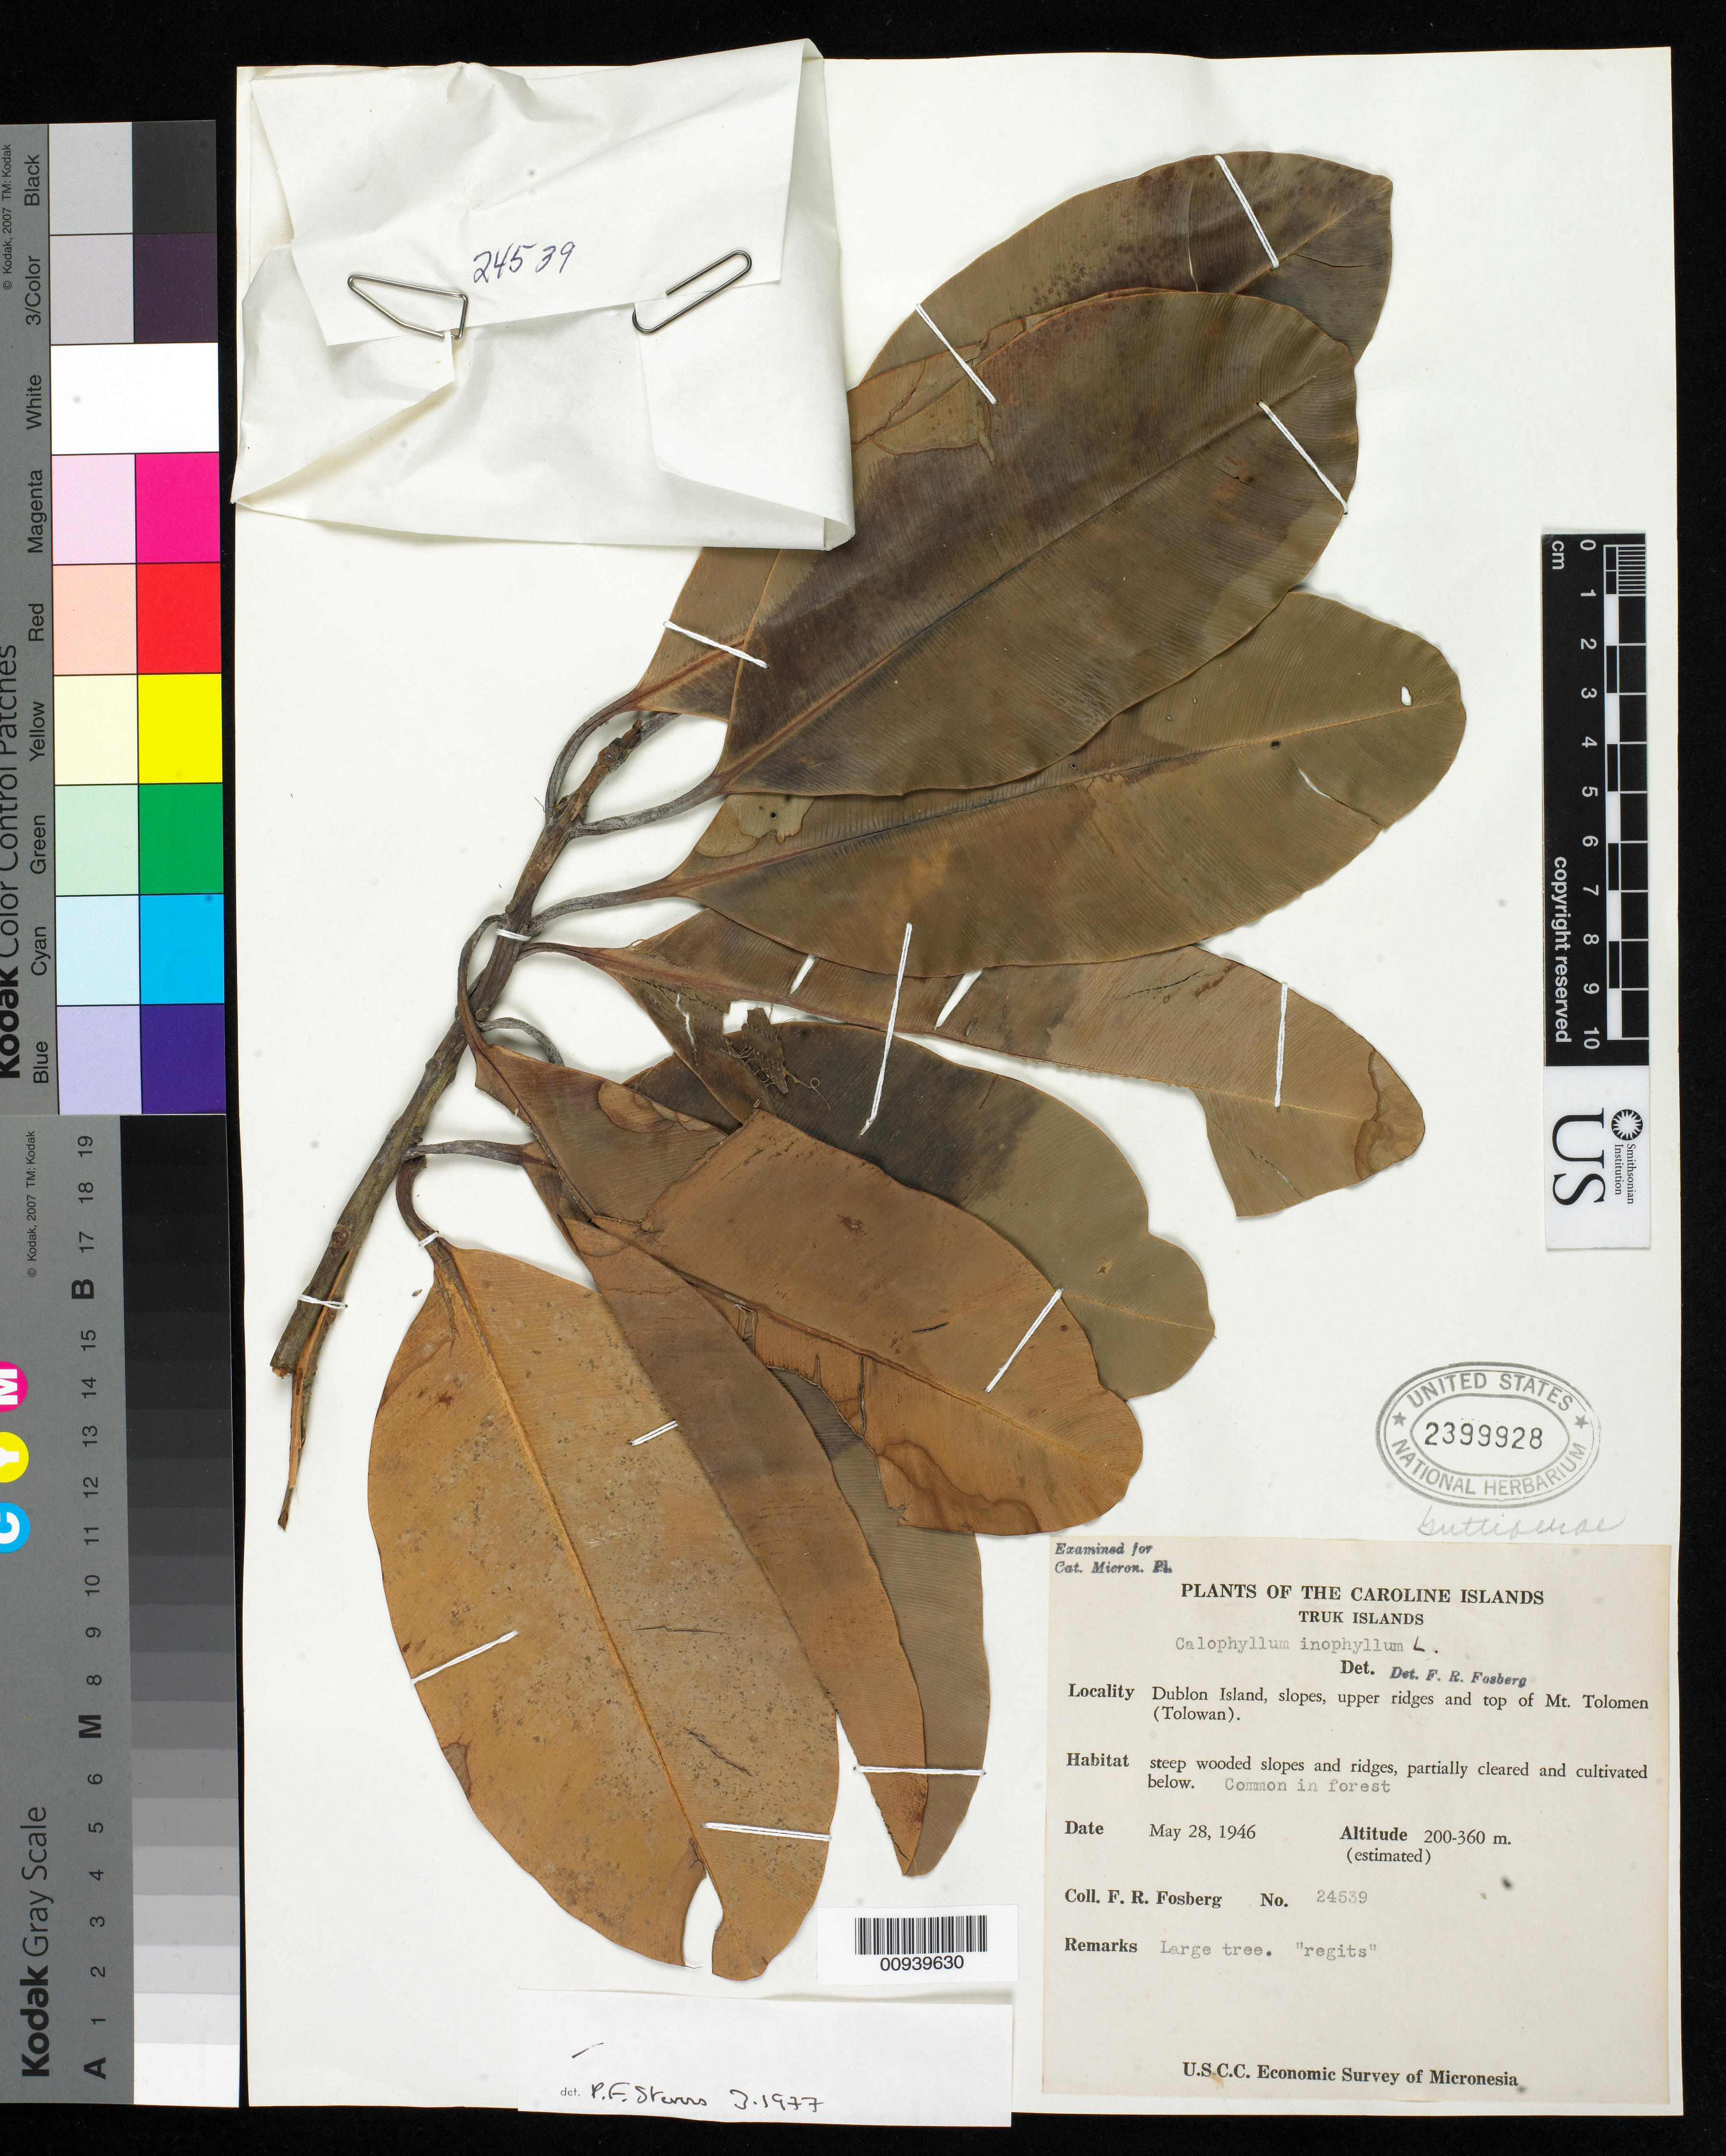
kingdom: Plantae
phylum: Tracheophyta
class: Magnoliopsida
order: Malpighiales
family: Calophyllaceae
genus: Calophyllum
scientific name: Calophyllum inophyllum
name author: L.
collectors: F. R. Fosberg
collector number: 24539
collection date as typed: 27 May 1946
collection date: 1946-05-27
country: Micronesia, Federated States of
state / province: Truk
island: Fefan [Fefen]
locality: Saddle between Mt. Chukusou (Djukudjou) and Mt. Chukuchap (Djukudjap), between Mesa and Sanuk villages.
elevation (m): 225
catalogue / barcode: US 2399928